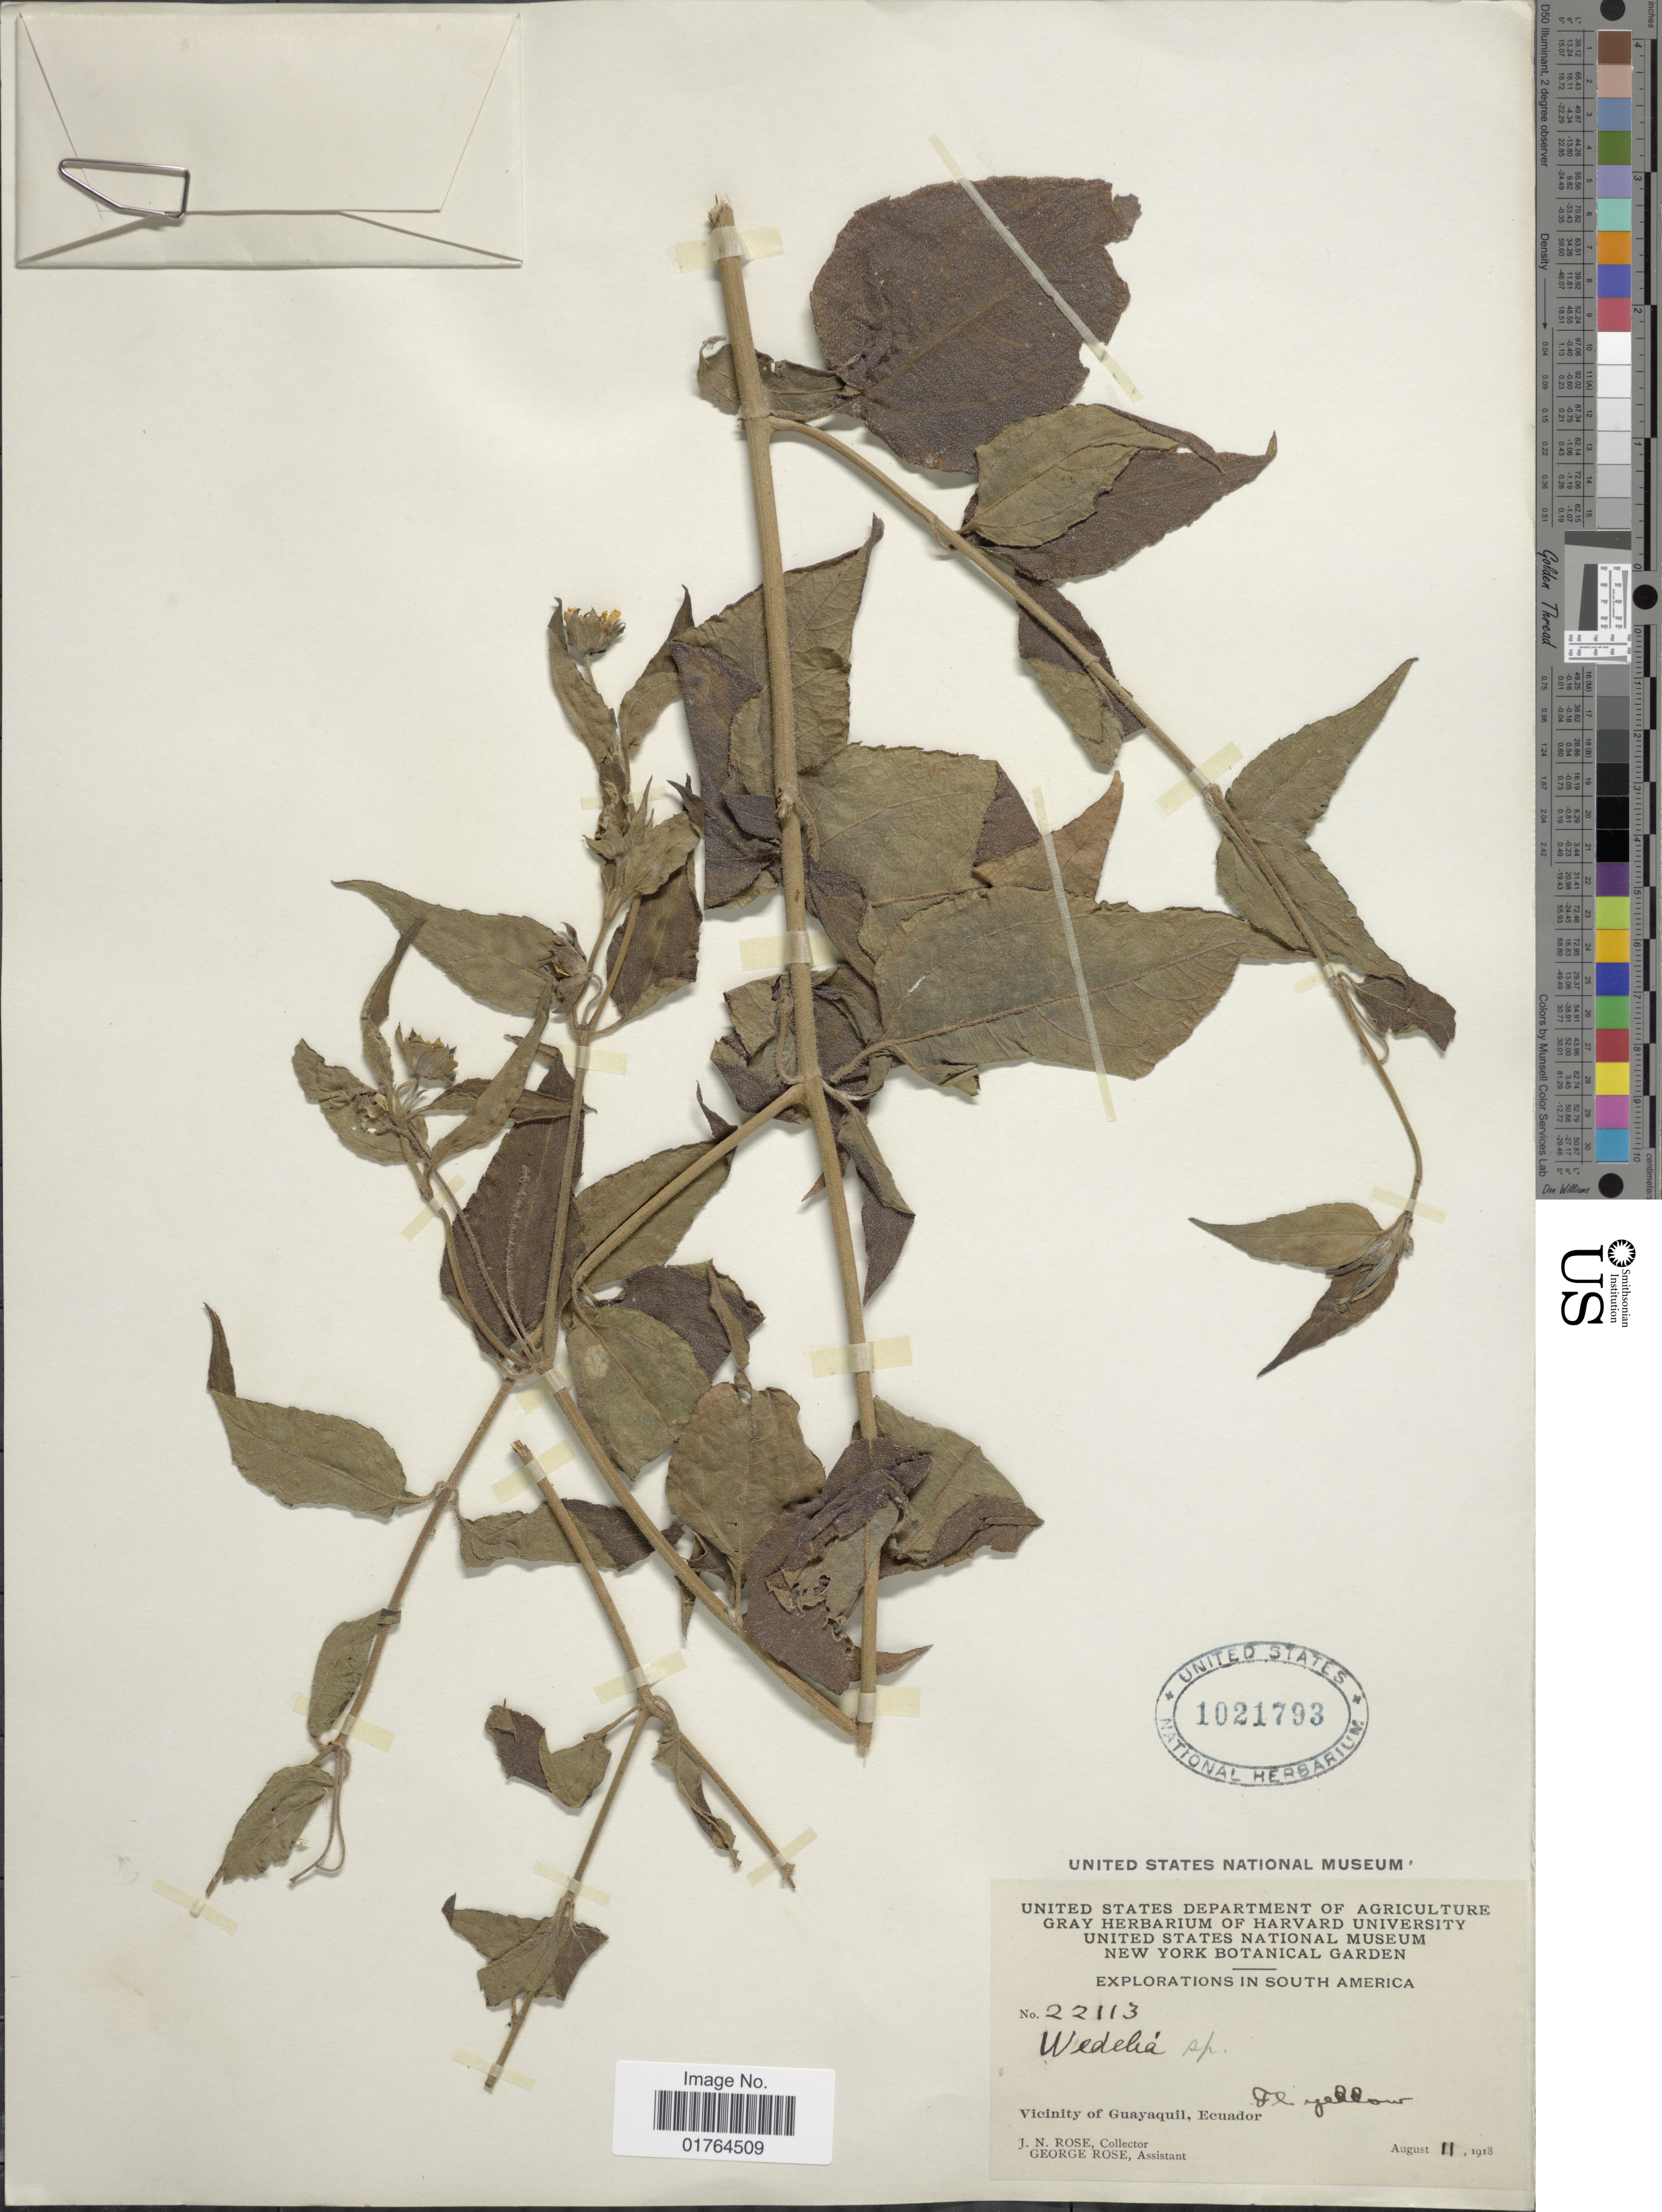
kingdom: Plantae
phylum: Tracheophyta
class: Magnoliopsida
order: Asterales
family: Asteraceae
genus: Wedelia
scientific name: Wedelia grandiflora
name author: Benth.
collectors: J. N. Rose & G. Rose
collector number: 22113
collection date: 1918-08-11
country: Ecuador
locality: South America, Vicinity of Guayaquil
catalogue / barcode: US 1021793